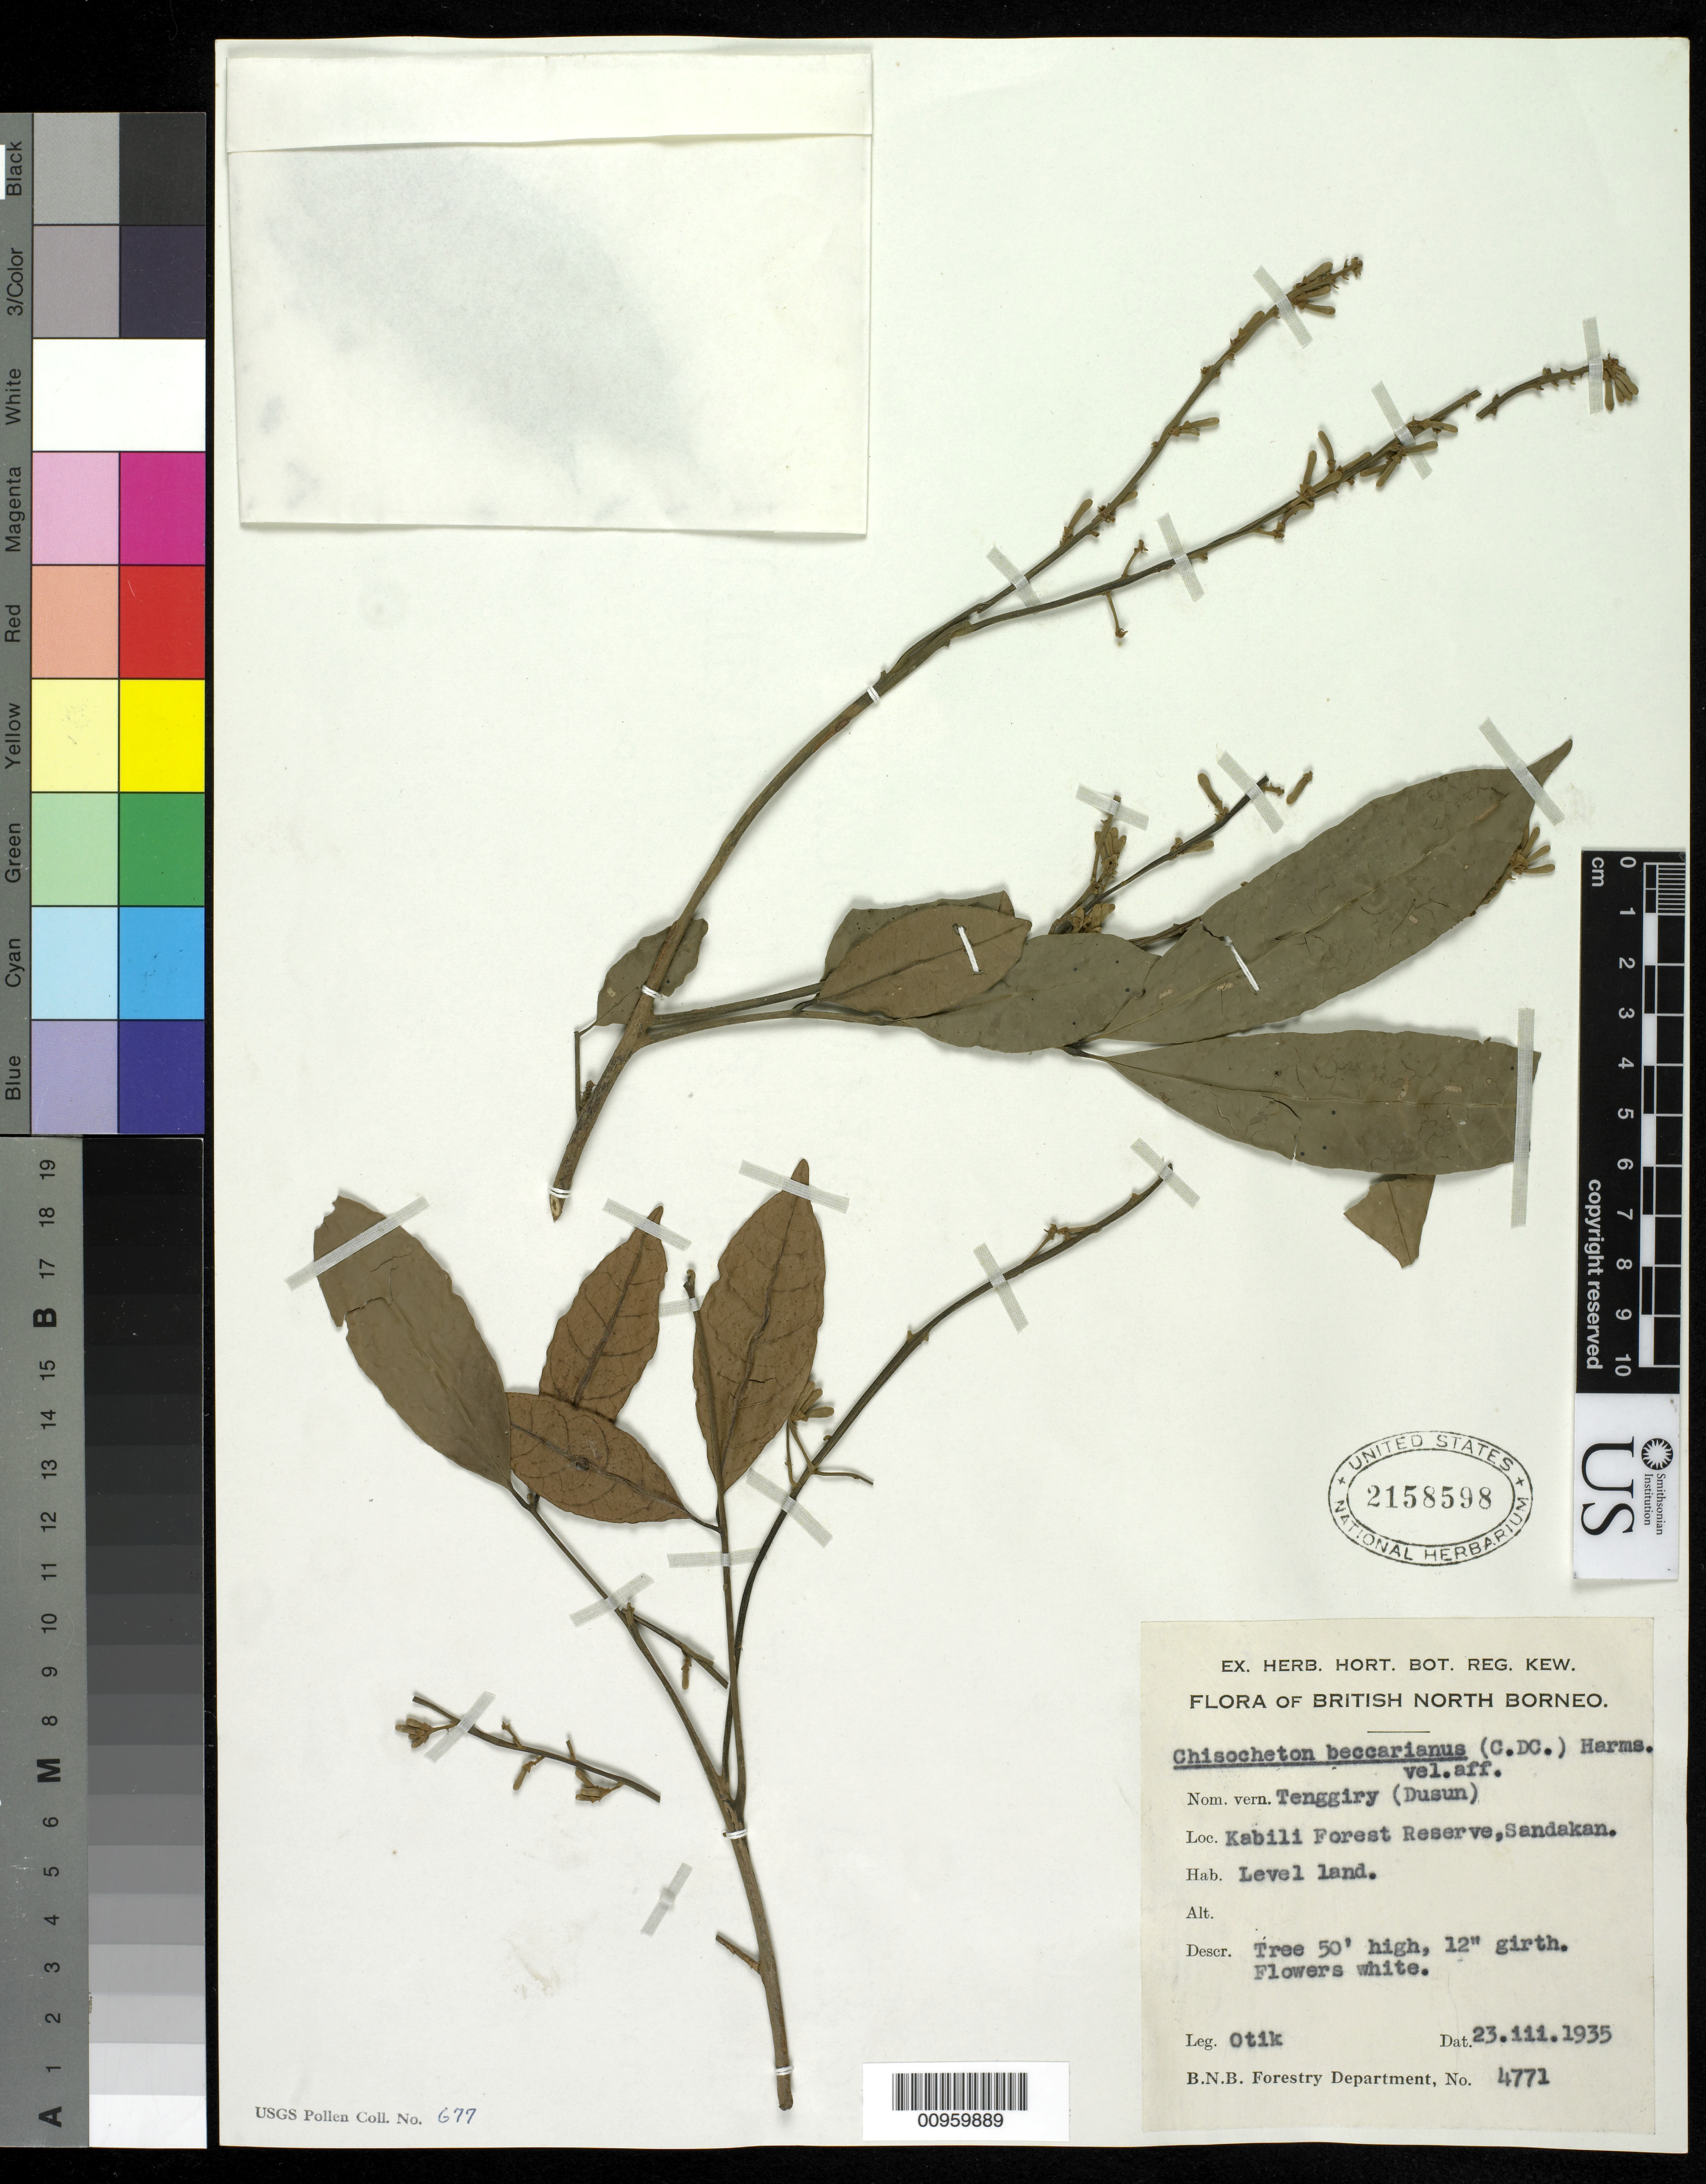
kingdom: Plantae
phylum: Tracheophyta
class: Magnoliopsida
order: Sapindales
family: Meliaceae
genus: Chisocheton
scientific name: Chisocheton pentandrus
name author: (Blanco) Merr.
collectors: Otik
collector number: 4771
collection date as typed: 23 Mar 1935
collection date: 1935-03-23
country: Malaysia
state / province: Sabah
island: Borneo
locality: Kabili F.R. Reserve, Sandakan; level land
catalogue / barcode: US 2158598